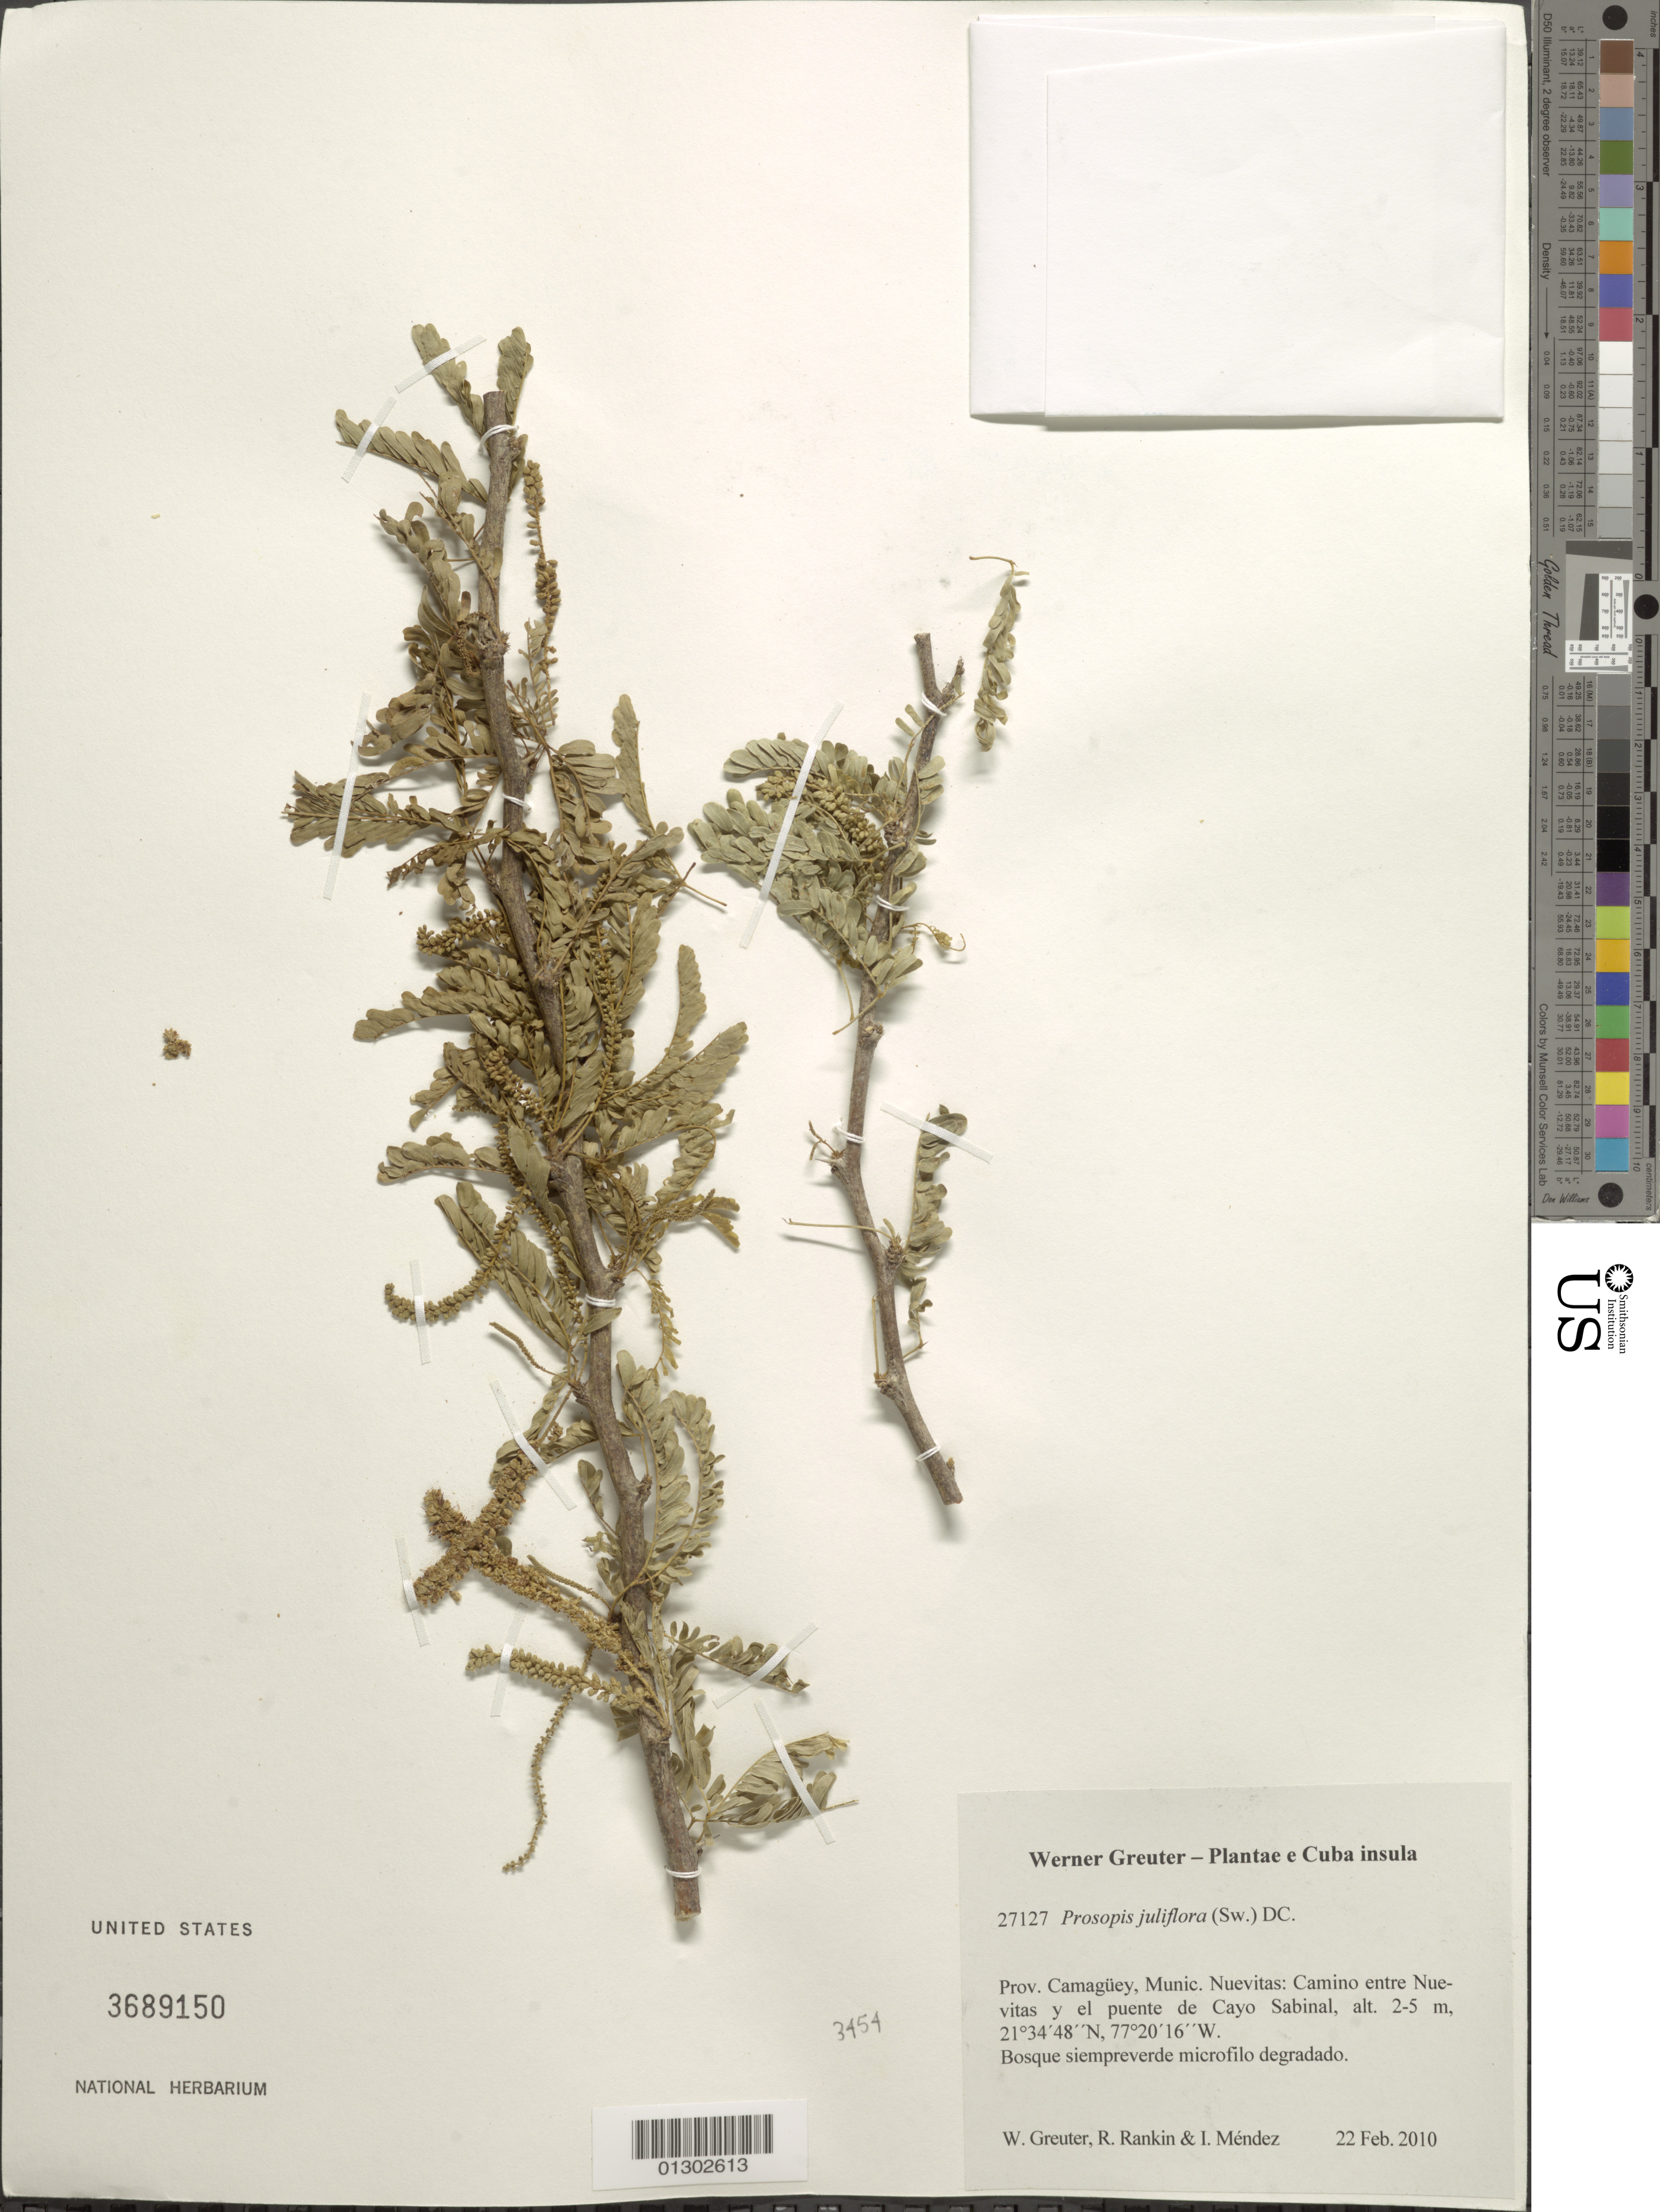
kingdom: Plantae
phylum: Tracheophyta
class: Magnoliopsida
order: Fabales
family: Fabaceae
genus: Neltuma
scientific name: Neltuma juliflora var. juliflora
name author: (Sw.) Raf.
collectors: W. R. Greuter, R. Rankin Rodriguez & I. Méndez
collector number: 27127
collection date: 2010-02-22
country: Cuba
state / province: Camagüey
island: Cuba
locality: Munic. Nuevitas: Camino entre Nuevitas y el puente de Cayo Sabinal.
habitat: Bosque siempreverde microfilo degradado.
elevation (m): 2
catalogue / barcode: US 3689150